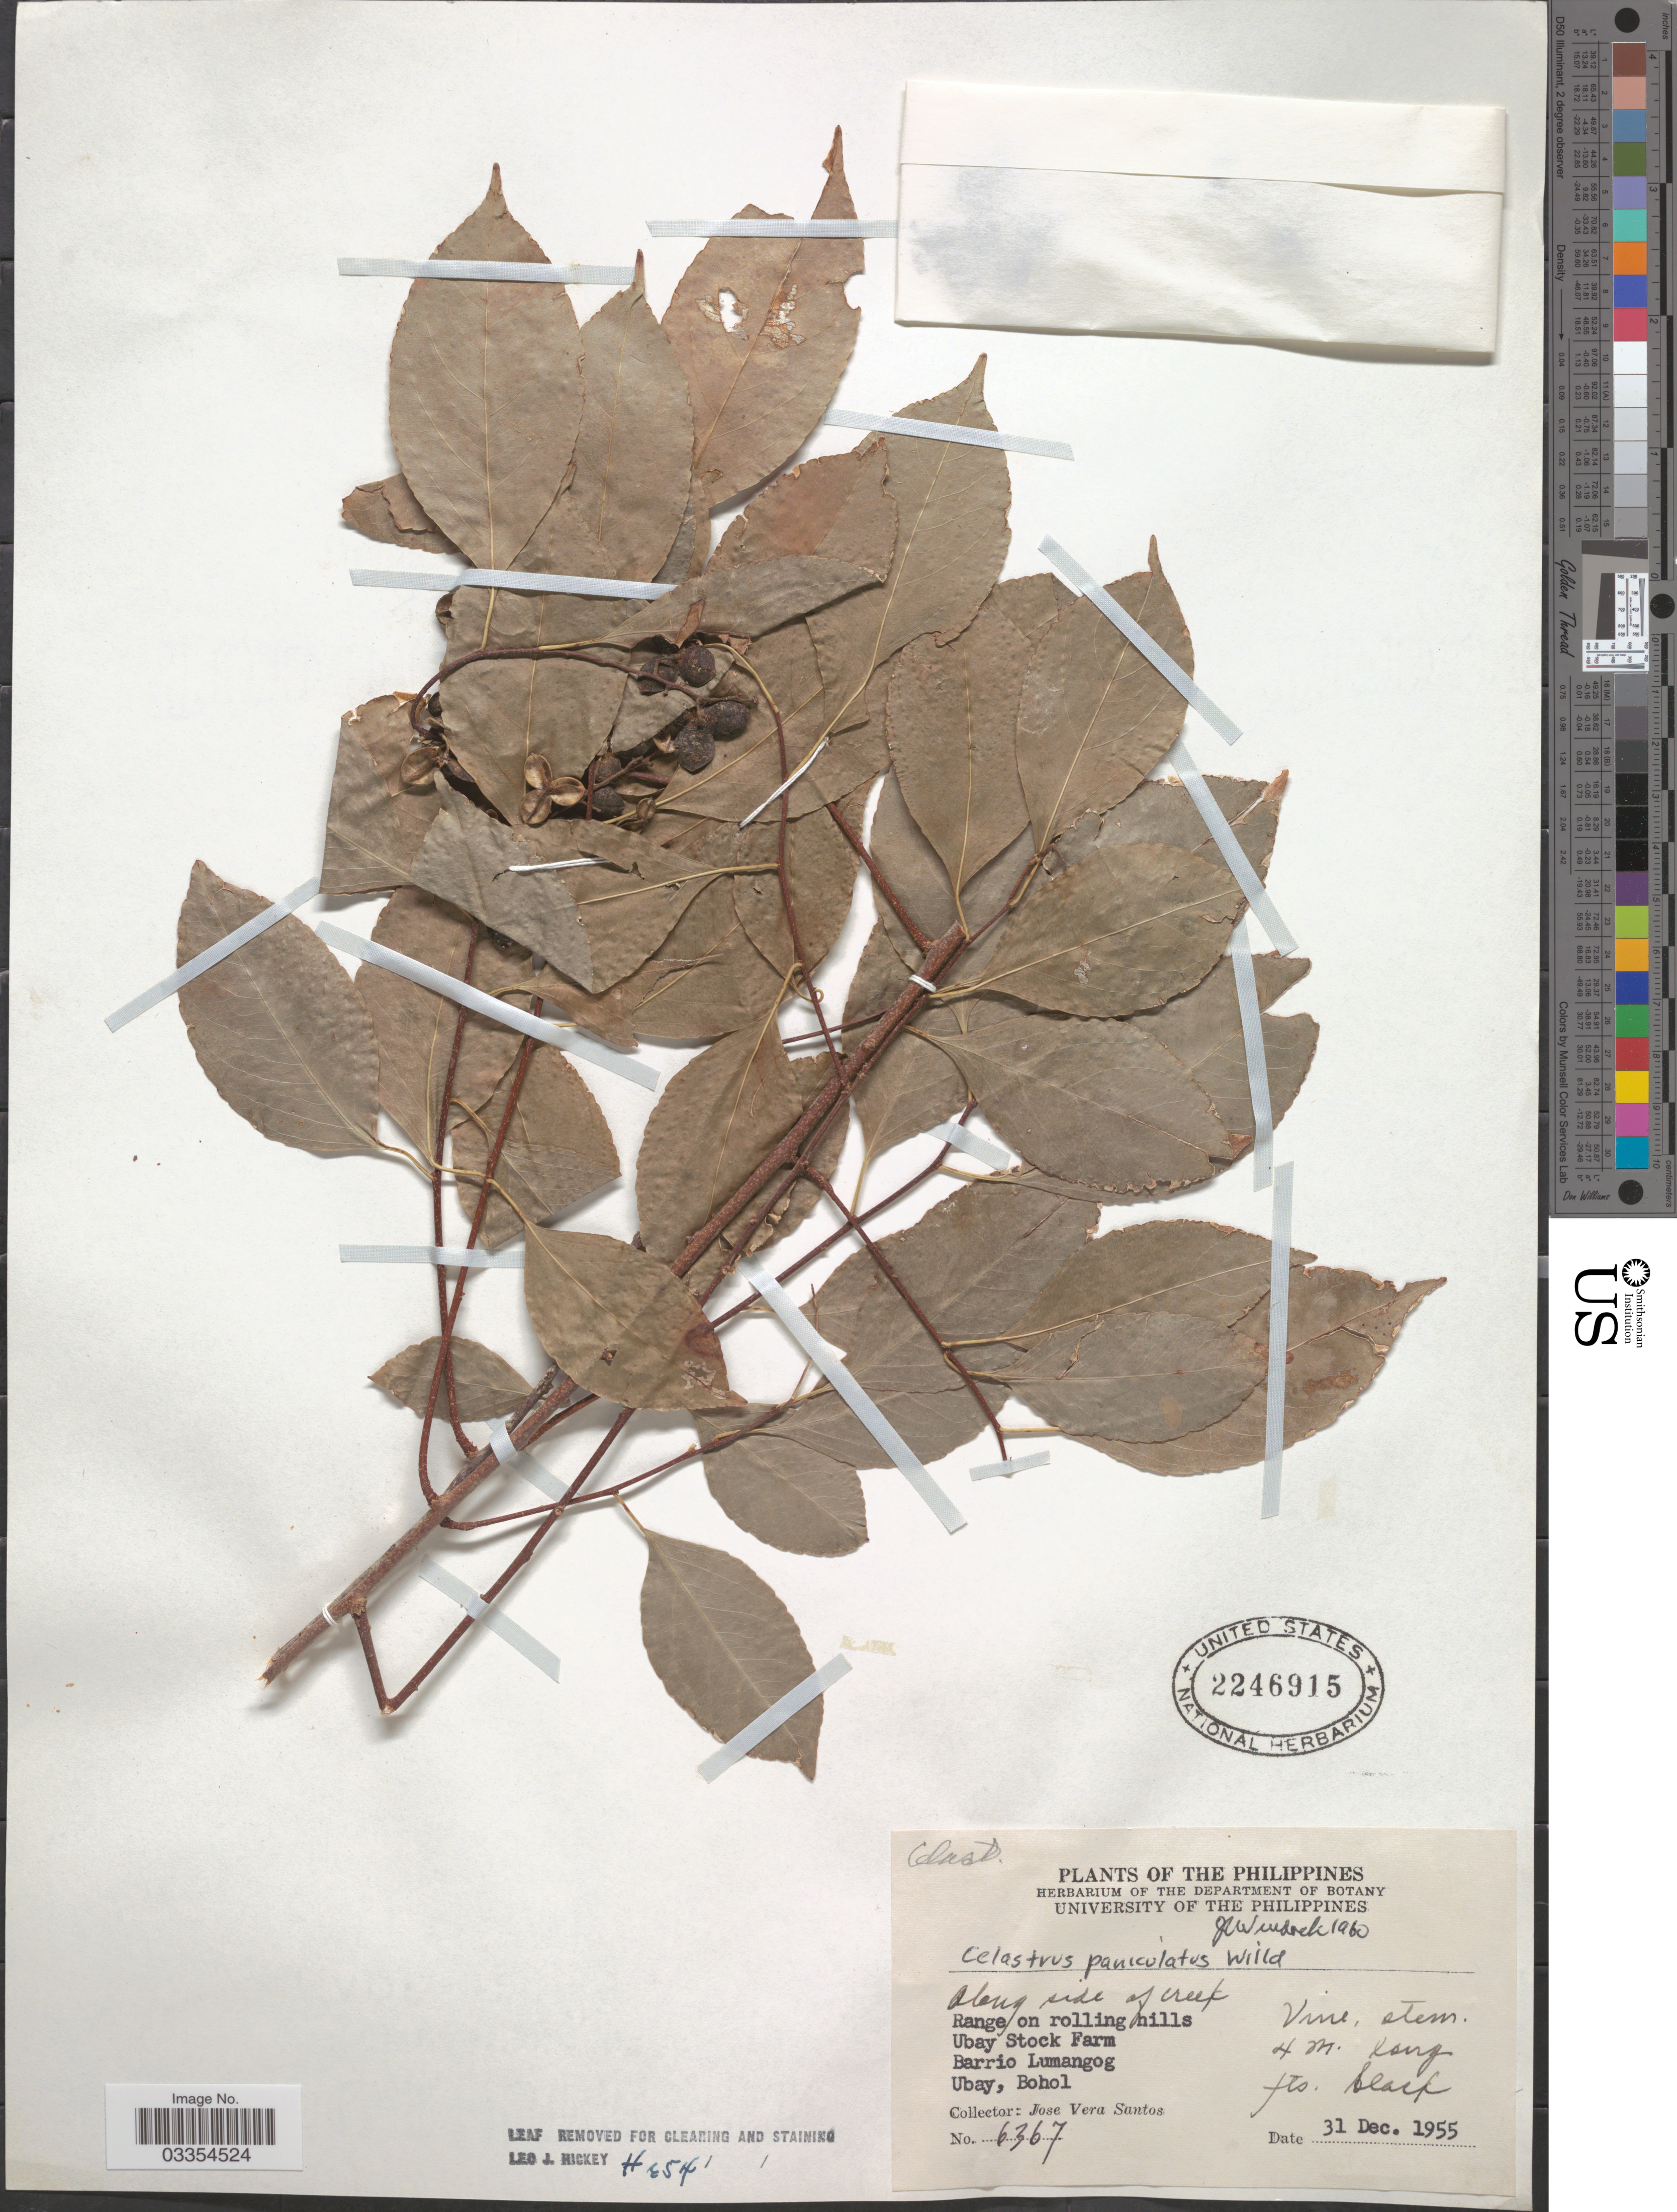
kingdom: Plantae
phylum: Tracheophyta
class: Magnoliopsida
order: Celastrales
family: Celastraceae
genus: Celastrus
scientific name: Celastrus paniculatus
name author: Willd.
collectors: J. Vera Santos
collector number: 6367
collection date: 1955-12-31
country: Philippines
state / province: Central Visayas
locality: Along side of creek, Range on rolling hills, Ubay Stock Farm, Barrio Lumangog, Ubay, Bohol.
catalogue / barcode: US 2246915